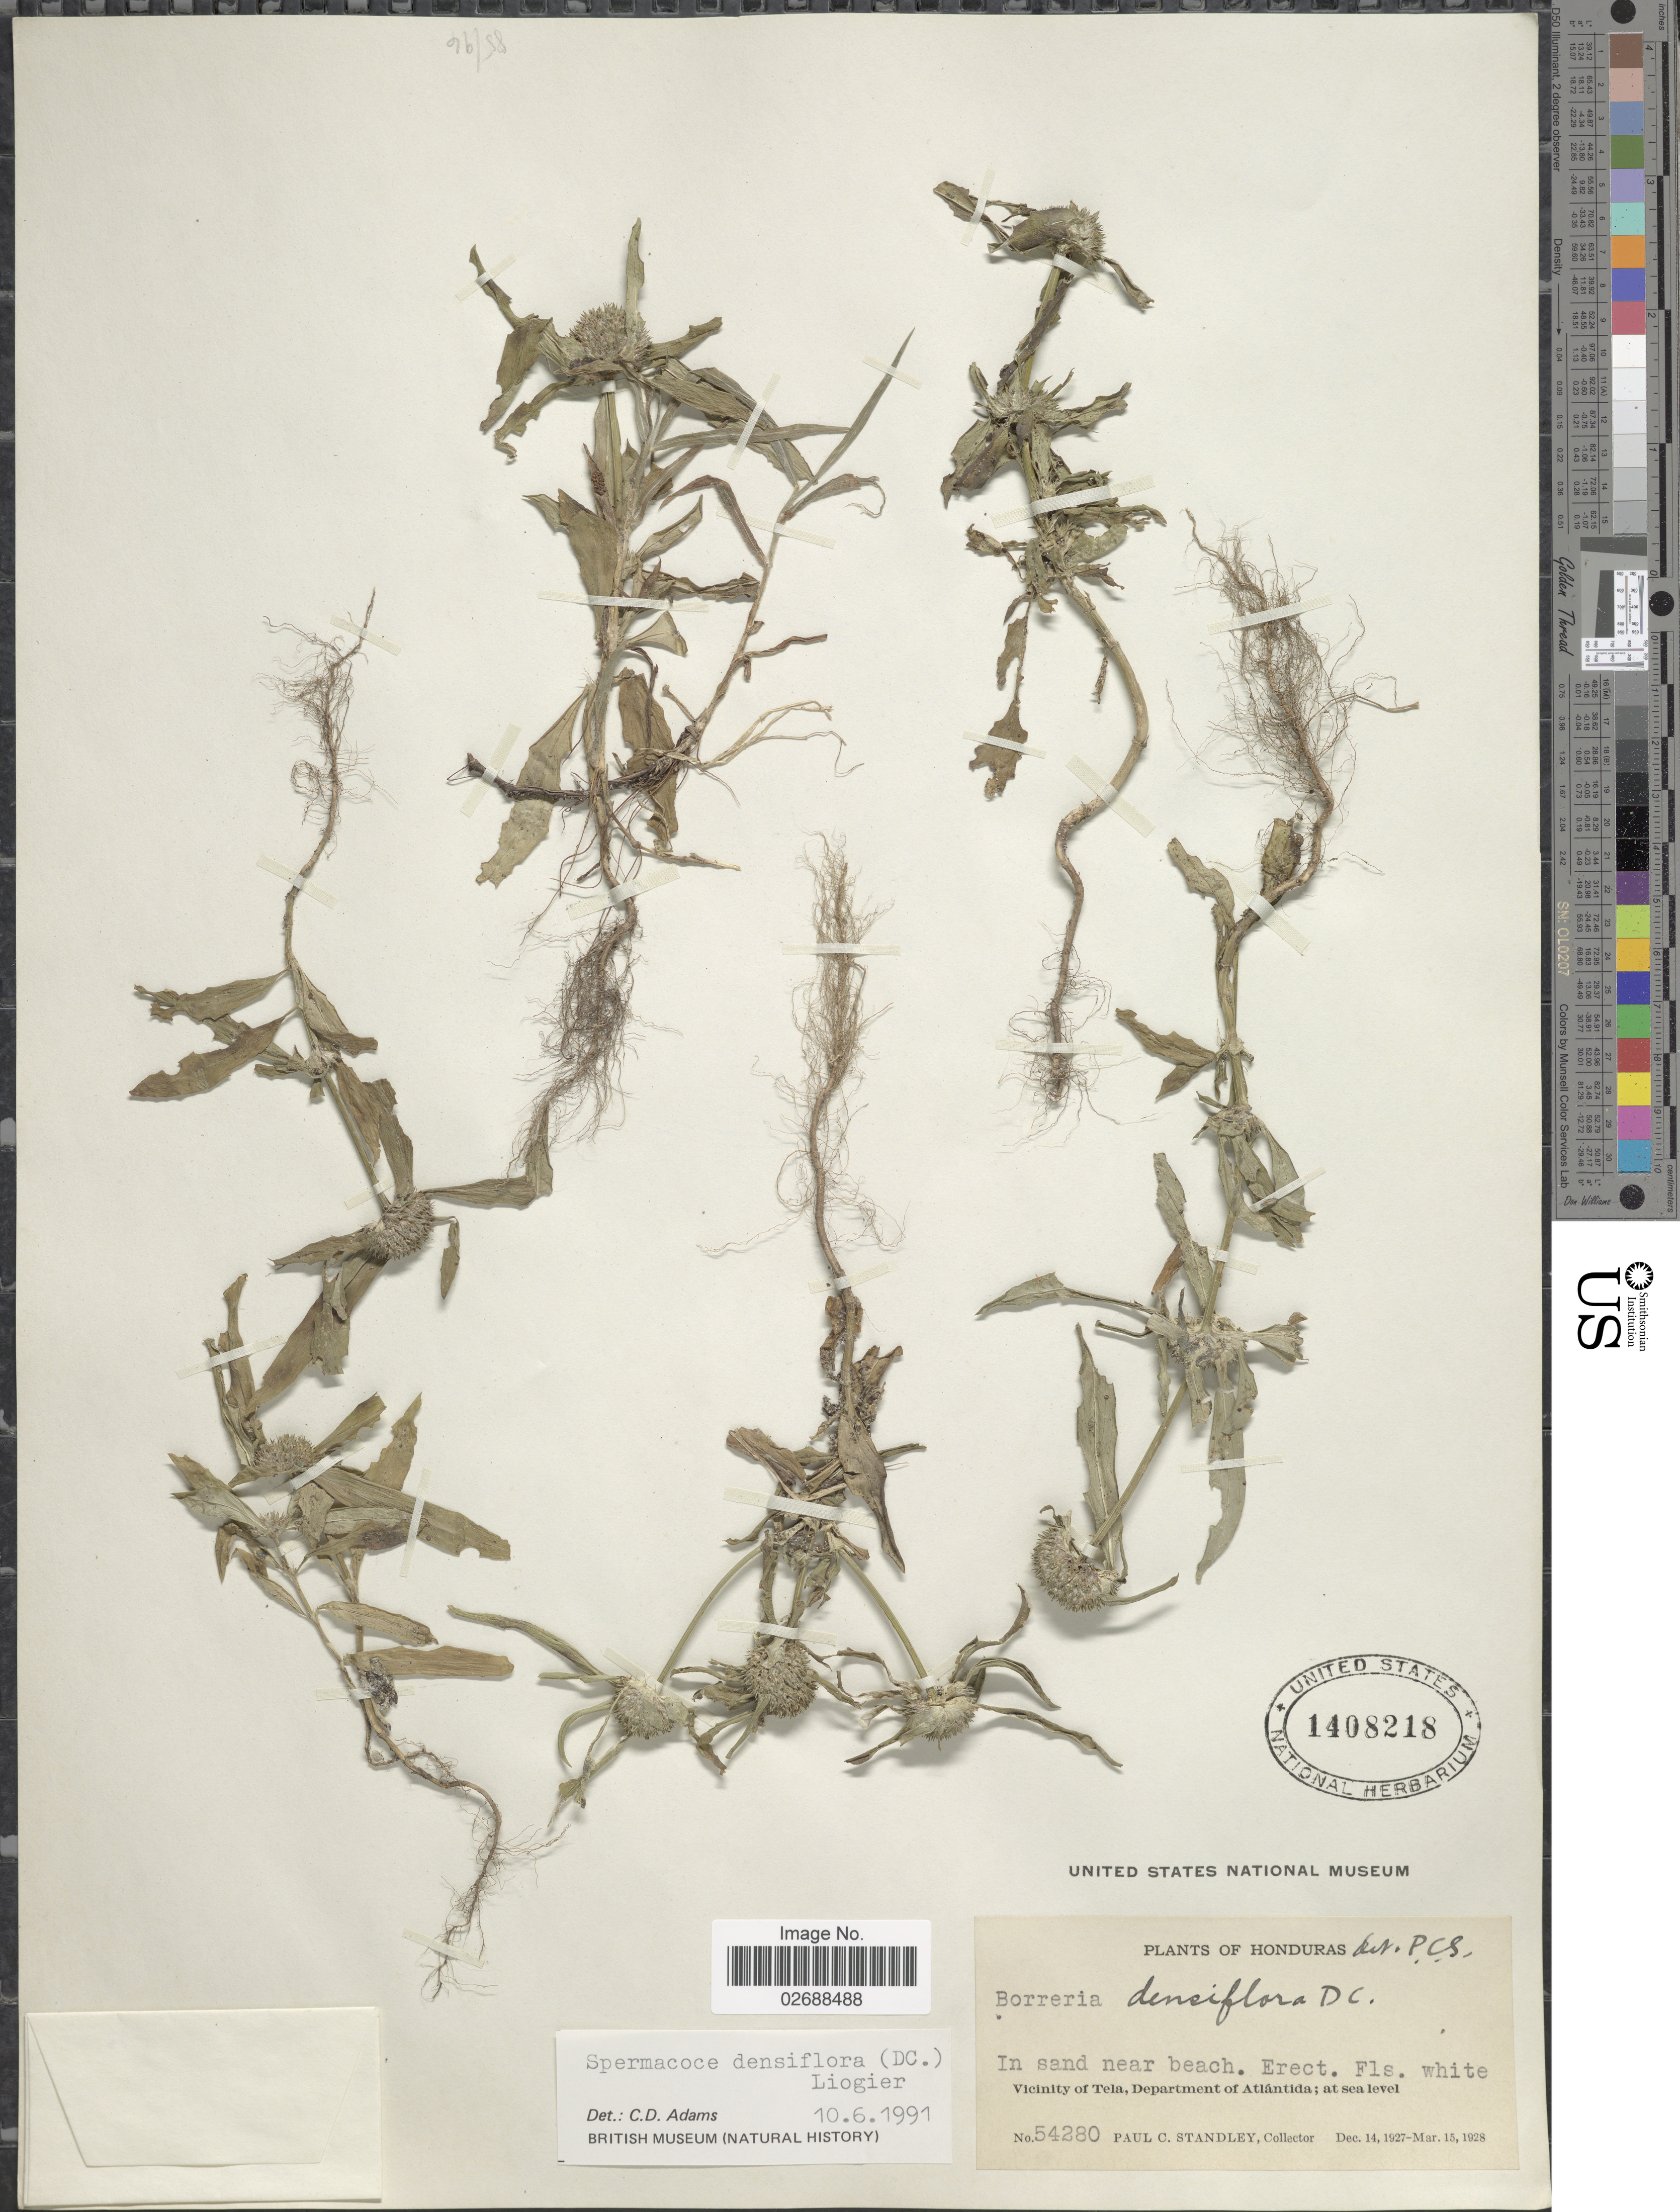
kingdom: Plantae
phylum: Tracheophyta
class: Magnoliopsida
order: Gentianales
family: Rubiaceae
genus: Spermacoce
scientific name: Spermacoce densiflora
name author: (DC.) Alain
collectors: P. C. Standley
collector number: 54280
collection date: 1927-12-14/1928-03-15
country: Honduras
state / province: Atlántida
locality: Vicinity of Tela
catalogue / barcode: US 1408218